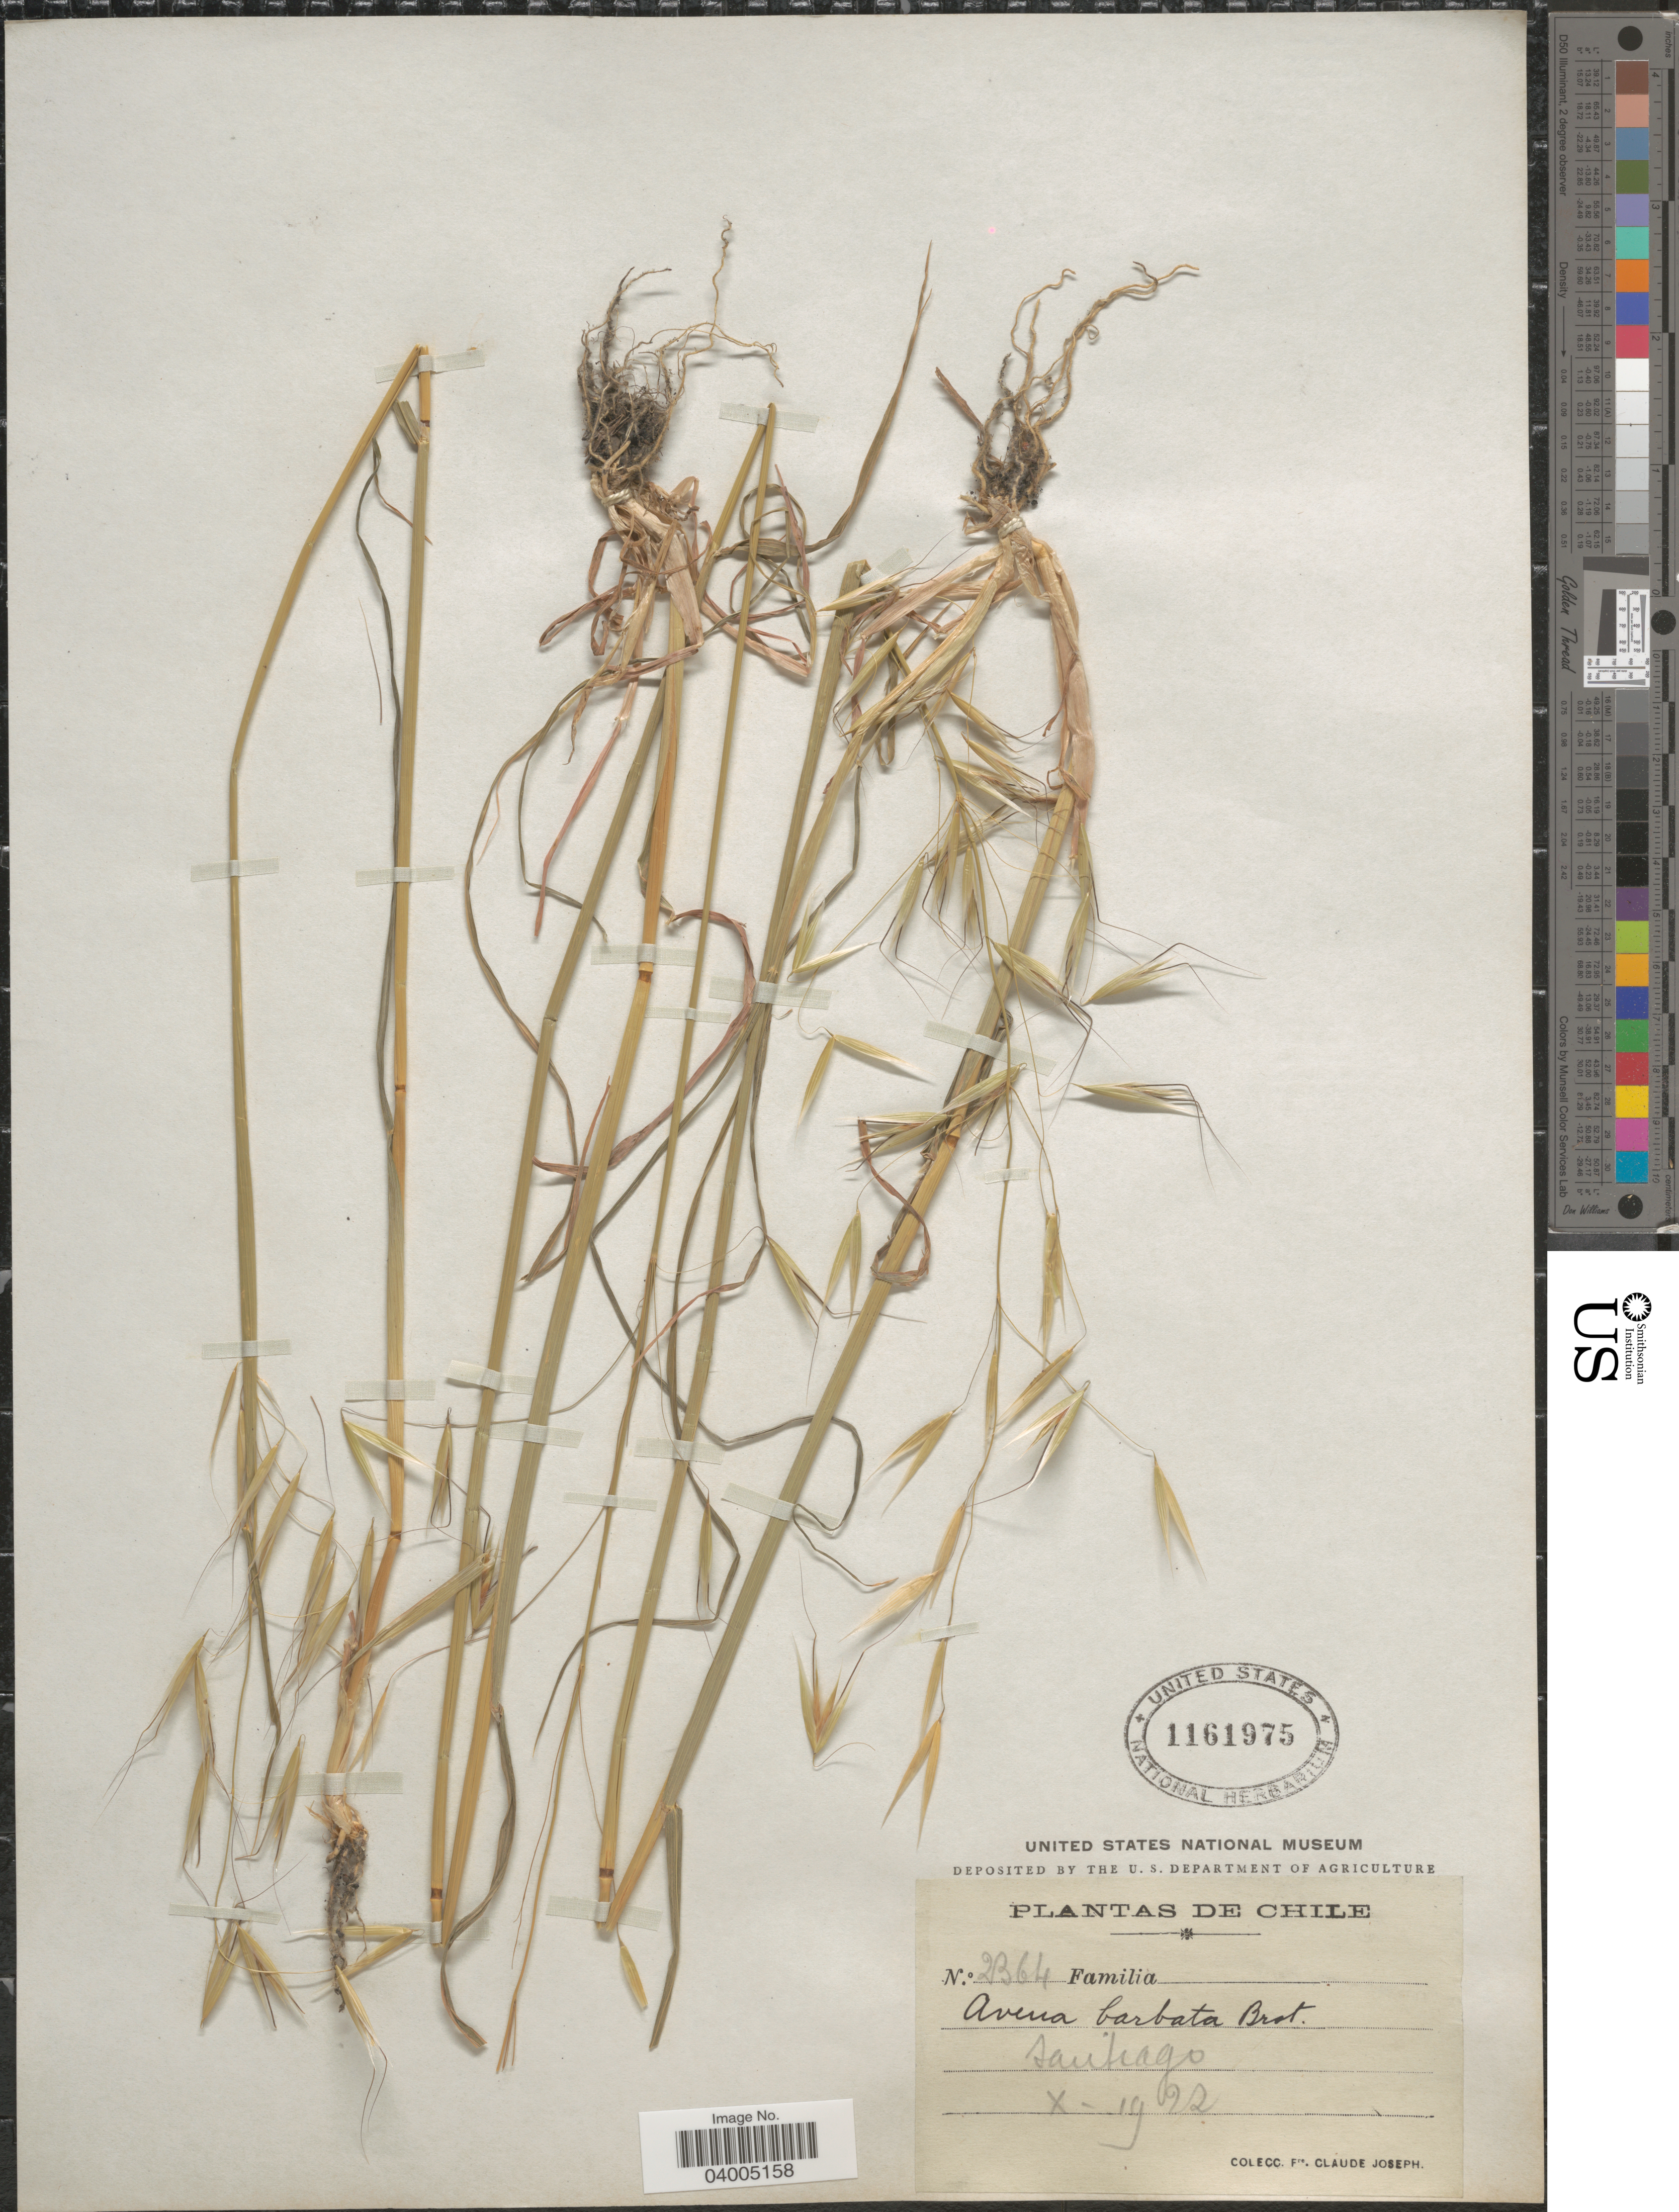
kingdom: Plantae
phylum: Tracheophyta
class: Liliopsida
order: Poales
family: Poaceae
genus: Avena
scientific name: Avena barbata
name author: Pott ex Link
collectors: Bro. Claude-Joseph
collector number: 2364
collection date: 1922-10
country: Chile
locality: Santiago.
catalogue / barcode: US 1161975